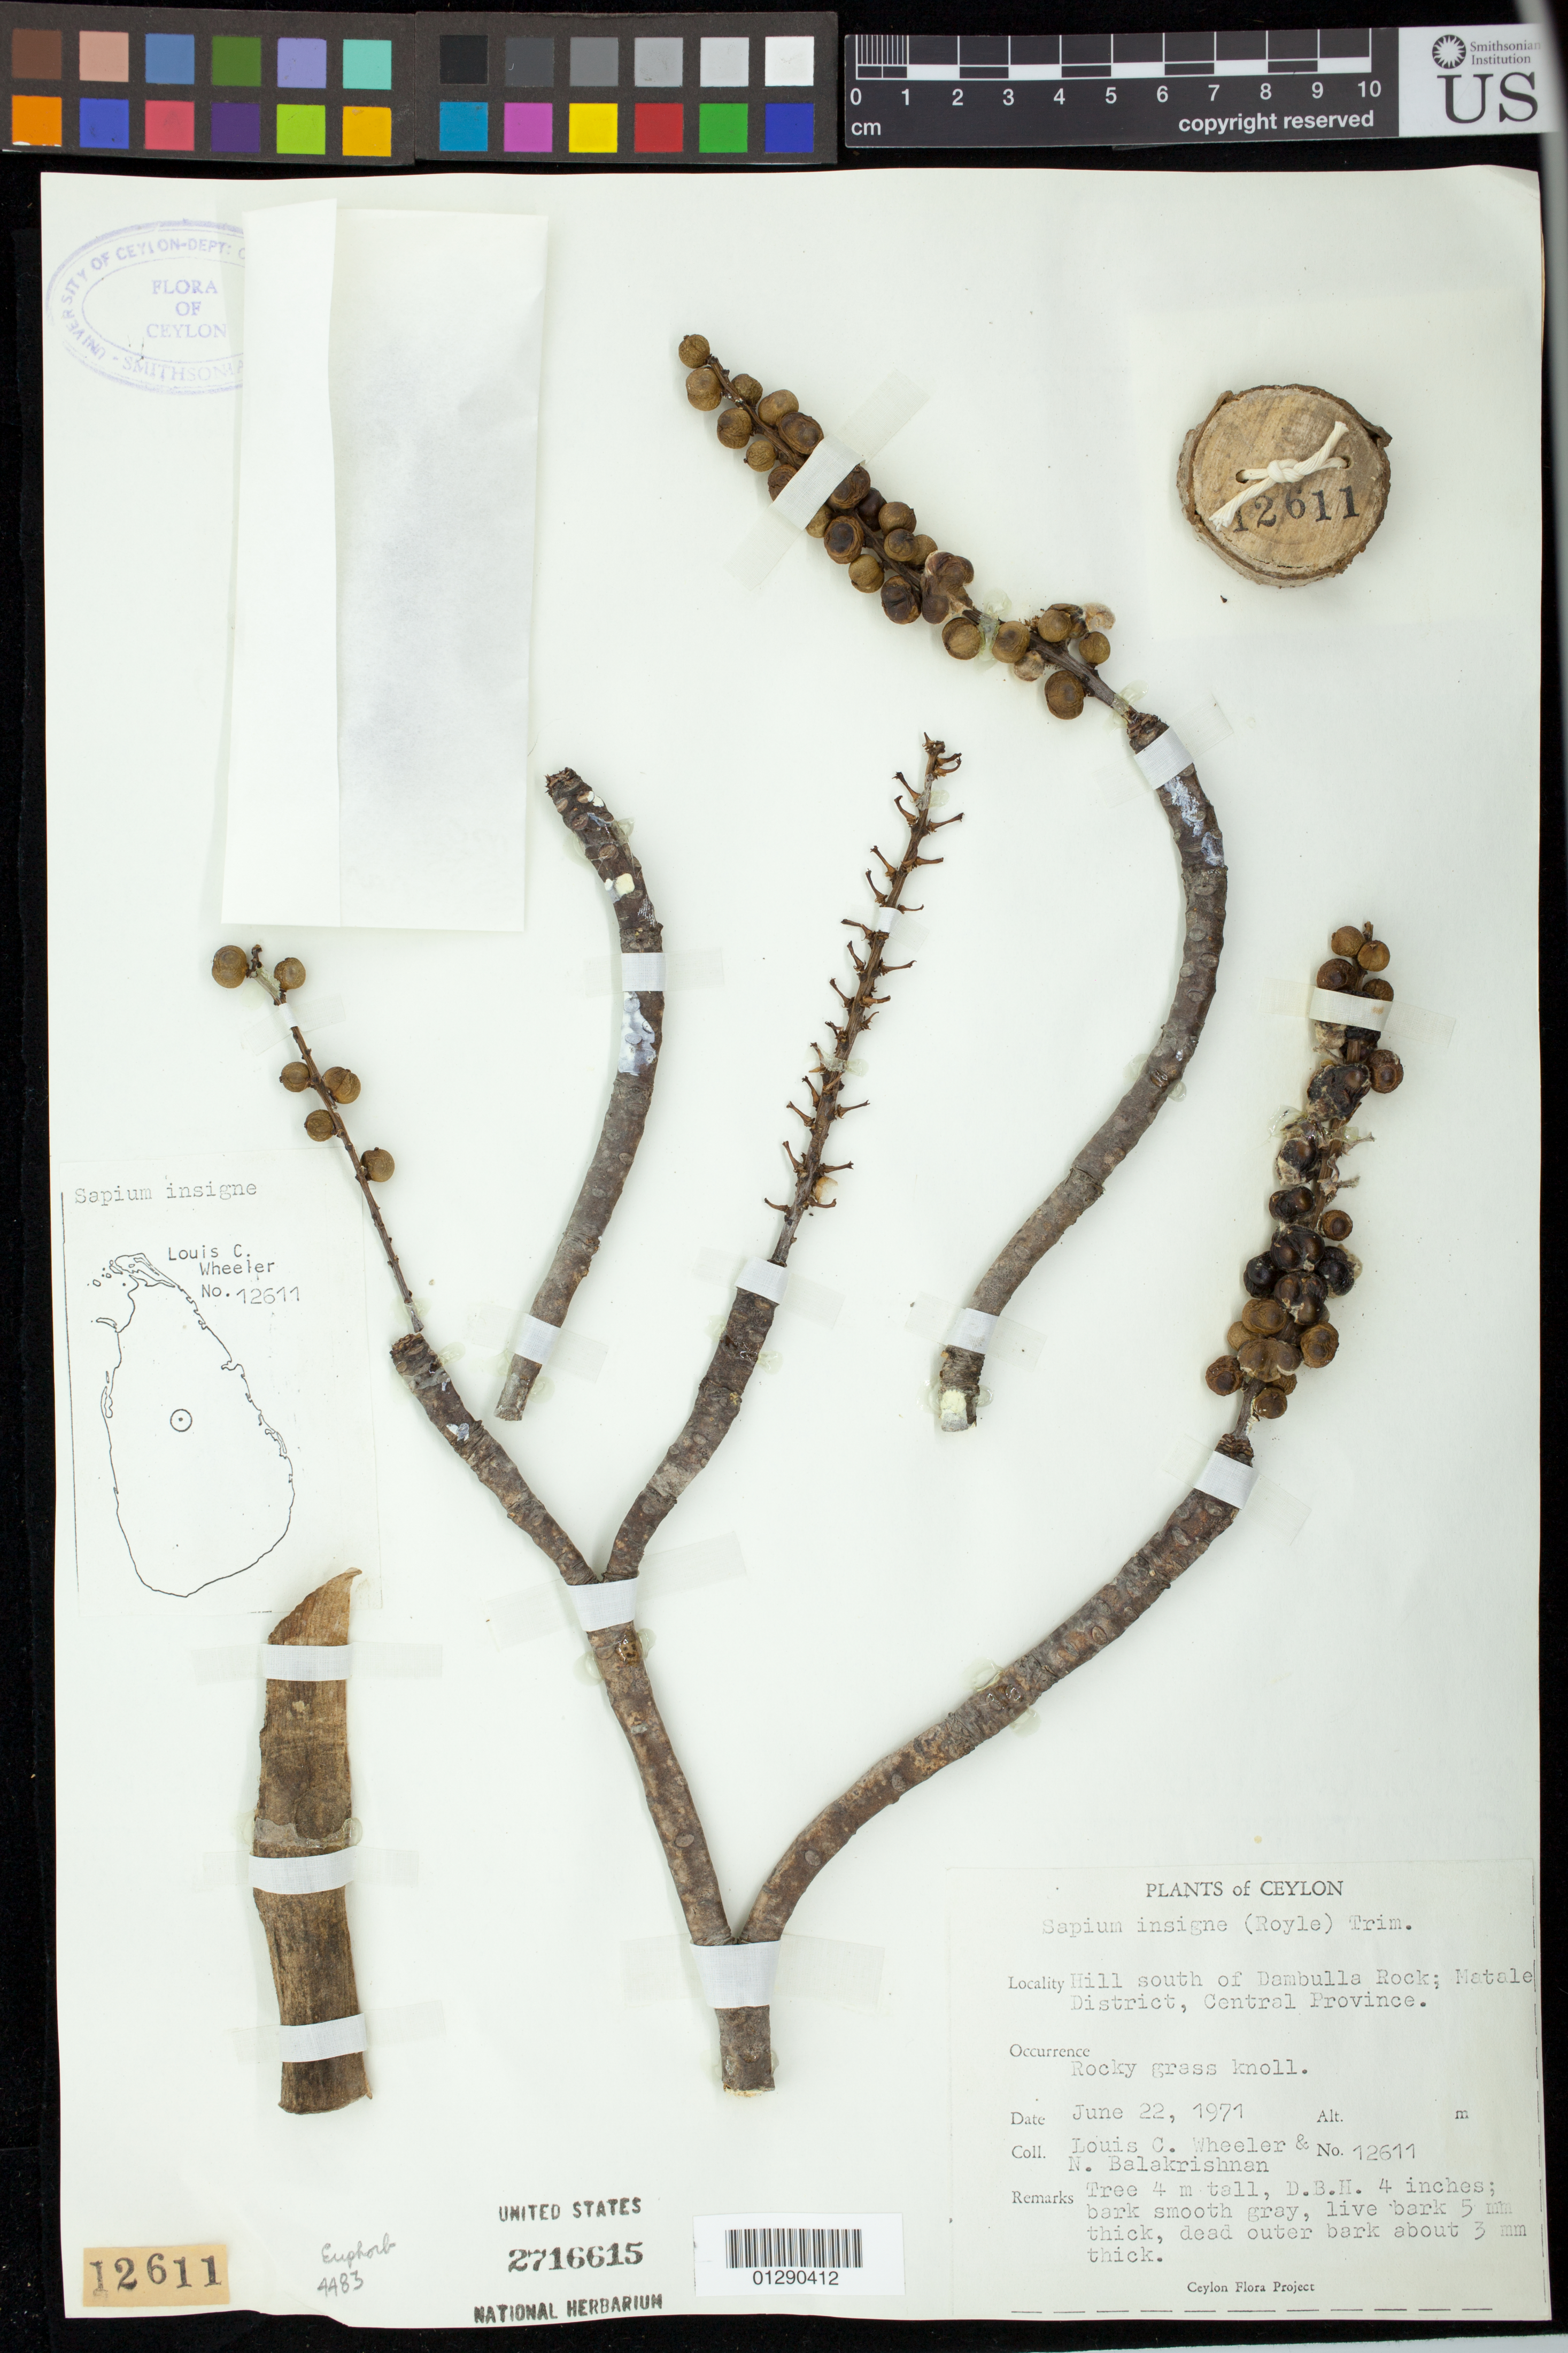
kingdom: Plantae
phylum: Tracheophyta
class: Magnoliopsida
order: Malpighiales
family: Euphorbiaceae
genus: Sapium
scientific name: Sapium insigne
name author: (Royle) Benth. & Hook. f.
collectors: L. C. Wheeler & N. Balakrishnan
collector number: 12611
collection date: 1971-06-22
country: Sri Lanka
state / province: Central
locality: Matale. Hill south of Dambulla Rock, Central Province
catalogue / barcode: US 2716615